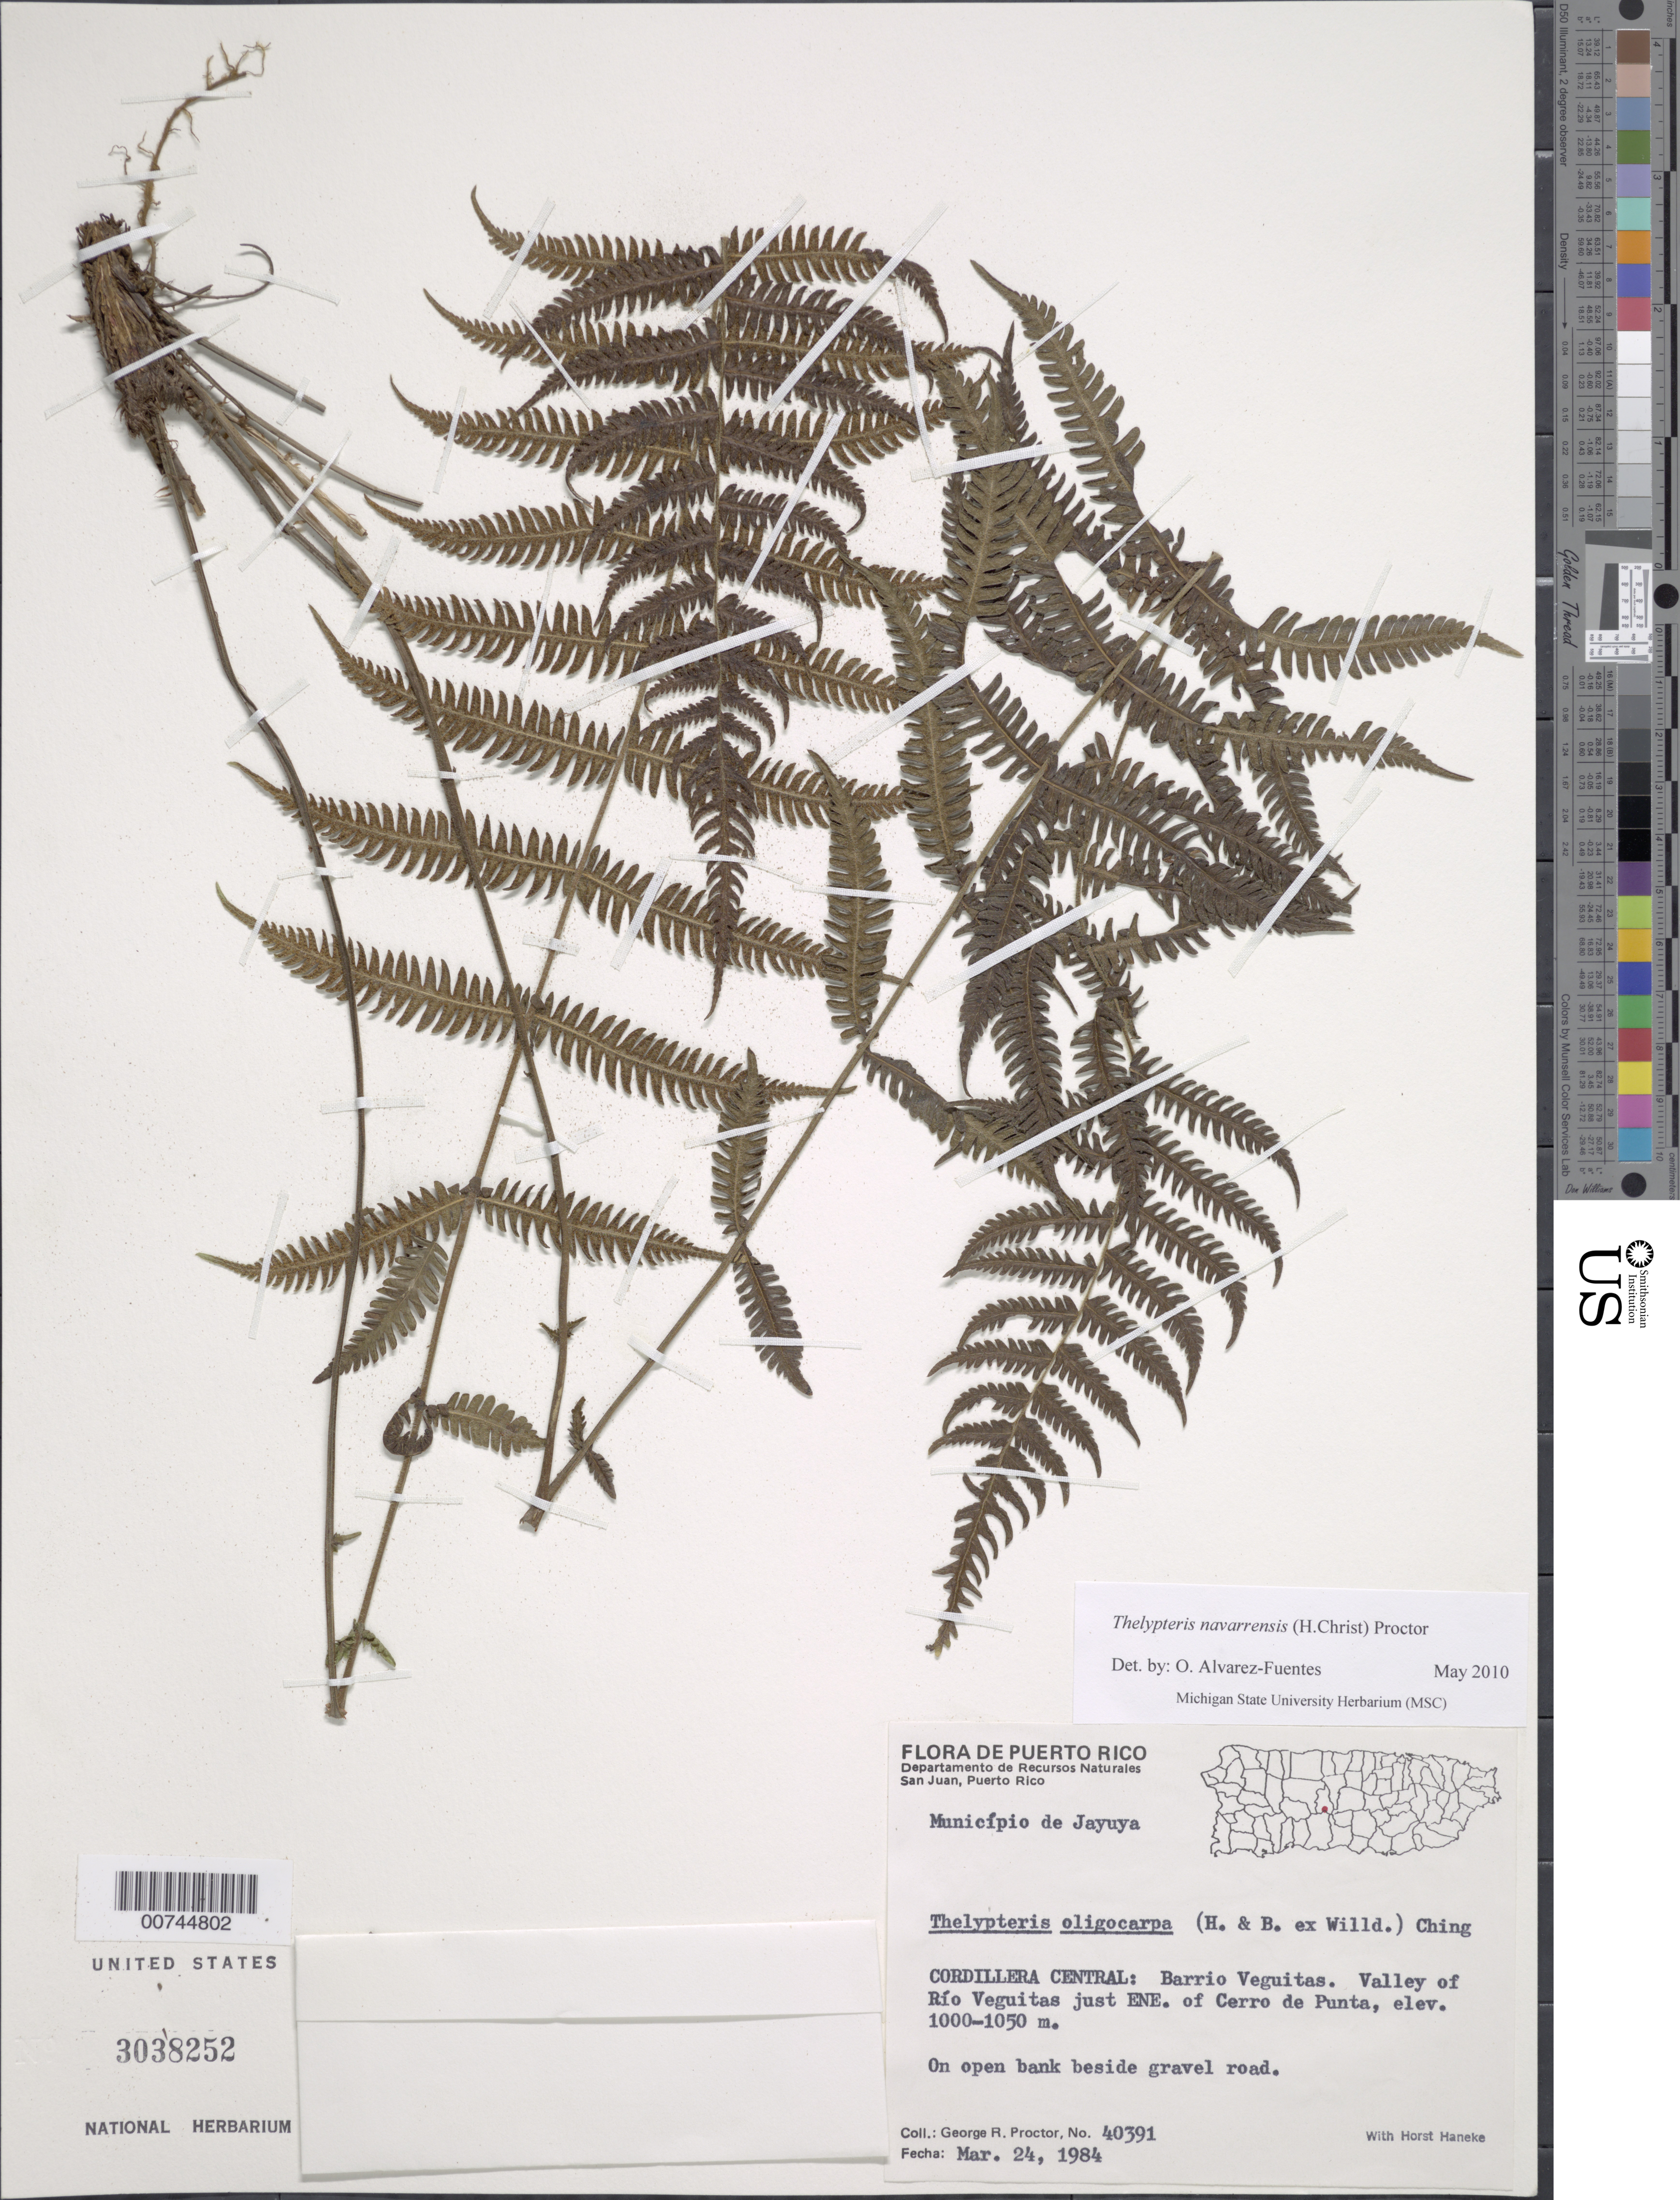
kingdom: Plantae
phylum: Tracheophyta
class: Polypodiopsida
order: Polypodiales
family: Thelypteridaceae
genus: Amauropelta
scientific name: Amauropelta navarrensis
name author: (C. Chr.) Pic. Serm.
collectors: G. R. Proctor & H. Haneke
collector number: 40391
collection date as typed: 24 Mar 1984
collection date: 1984-03-24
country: Puerto Rico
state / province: Jayuya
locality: Cordillera Central: Barrio Veguitas. Valley of Río Veguitas just ENE. of Cerro de Punta. Municipio de Jayuya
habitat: On open bank beside gravel road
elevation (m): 1000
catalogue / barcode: US 3038252